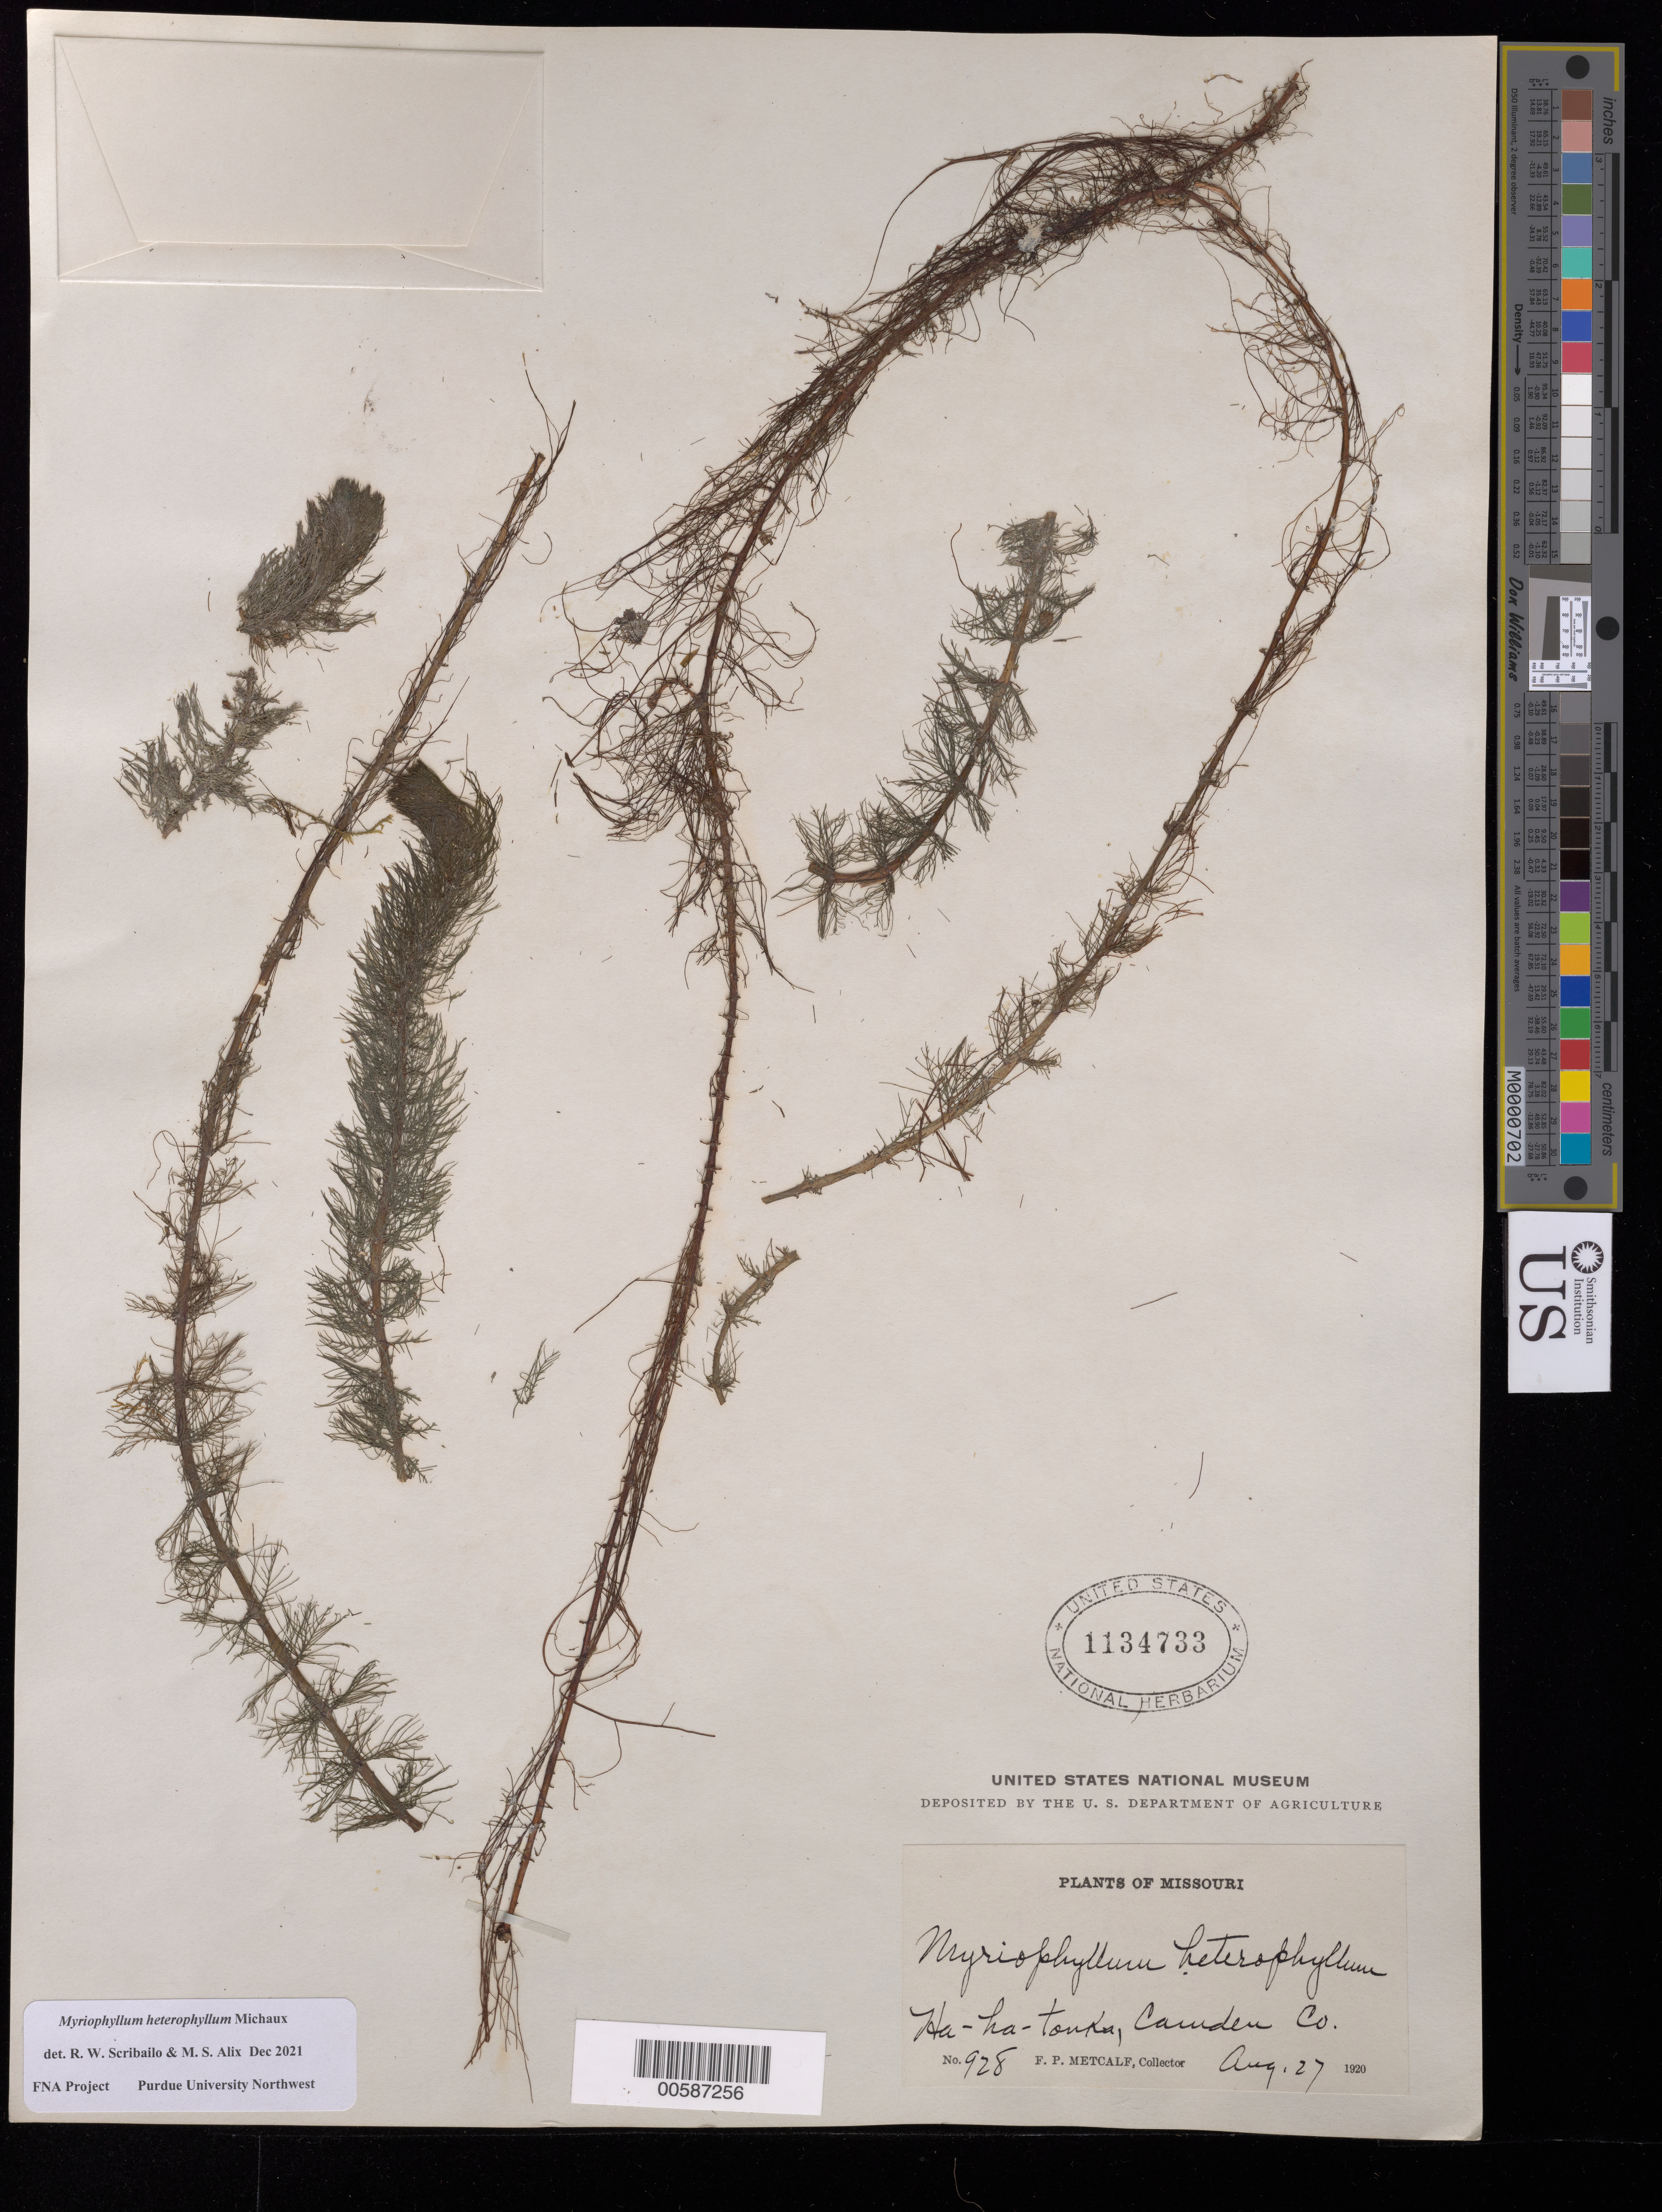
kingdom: Plantae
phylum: Tracheophyta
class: Magnoliopsida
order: Saxifragales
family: Haloragaceae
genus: Myriophyllum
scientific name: Myriophyllum heterophyllum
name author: Michx.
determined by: Scribailo, R. W.; Alix, M. S.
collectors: F. P. Metcalf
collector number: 928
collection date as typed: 27 Aug 1920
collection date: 1920-08-27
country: United States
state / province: Missouri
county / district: Camden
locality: Ha ha Tonka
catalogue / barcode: US 1134733